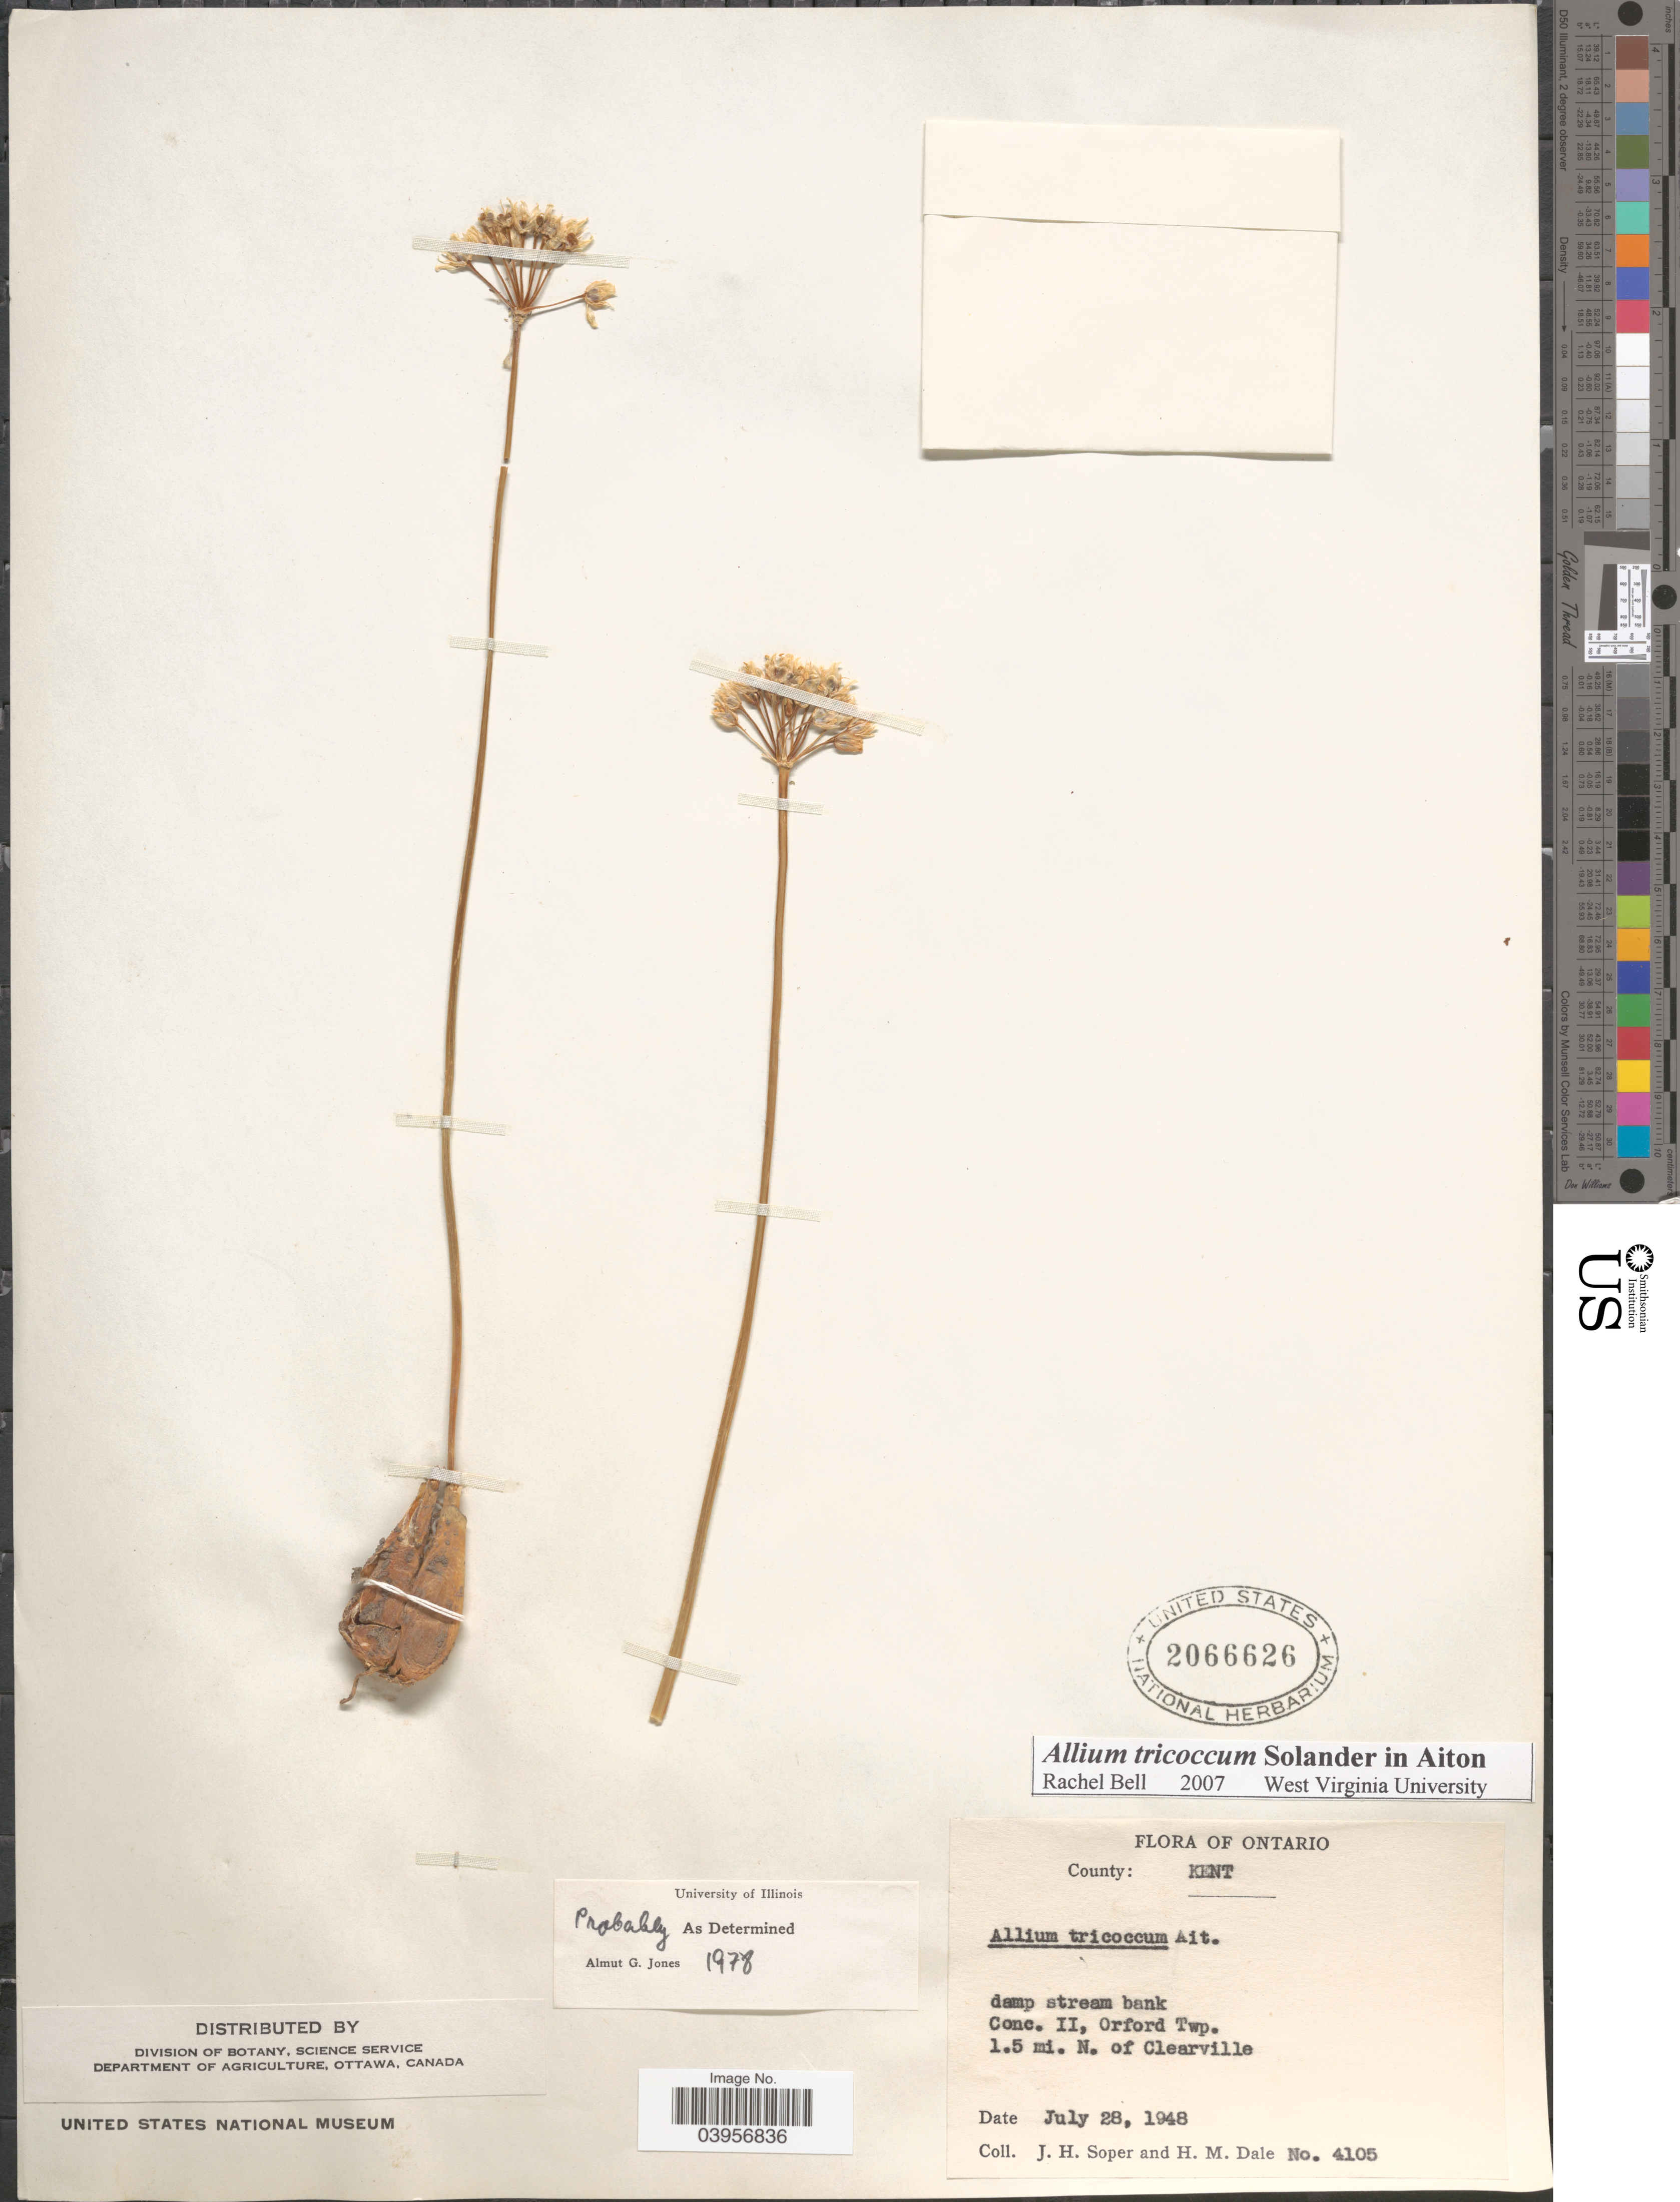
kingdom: Plantae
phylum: Tracheophyta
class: Liliopsida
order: Asparagales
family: Amaryllidaceae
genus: Allium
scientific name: Allium tricoccum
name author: Aiton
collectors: J. H. Soper & H. M. Dale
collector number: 4105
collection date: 1948-07-28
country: Canada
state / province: Ontario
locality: County: Kent. Conc. II, Orford Twp. 1.5 mi. N. of Clearville.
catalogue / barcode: US 2066626